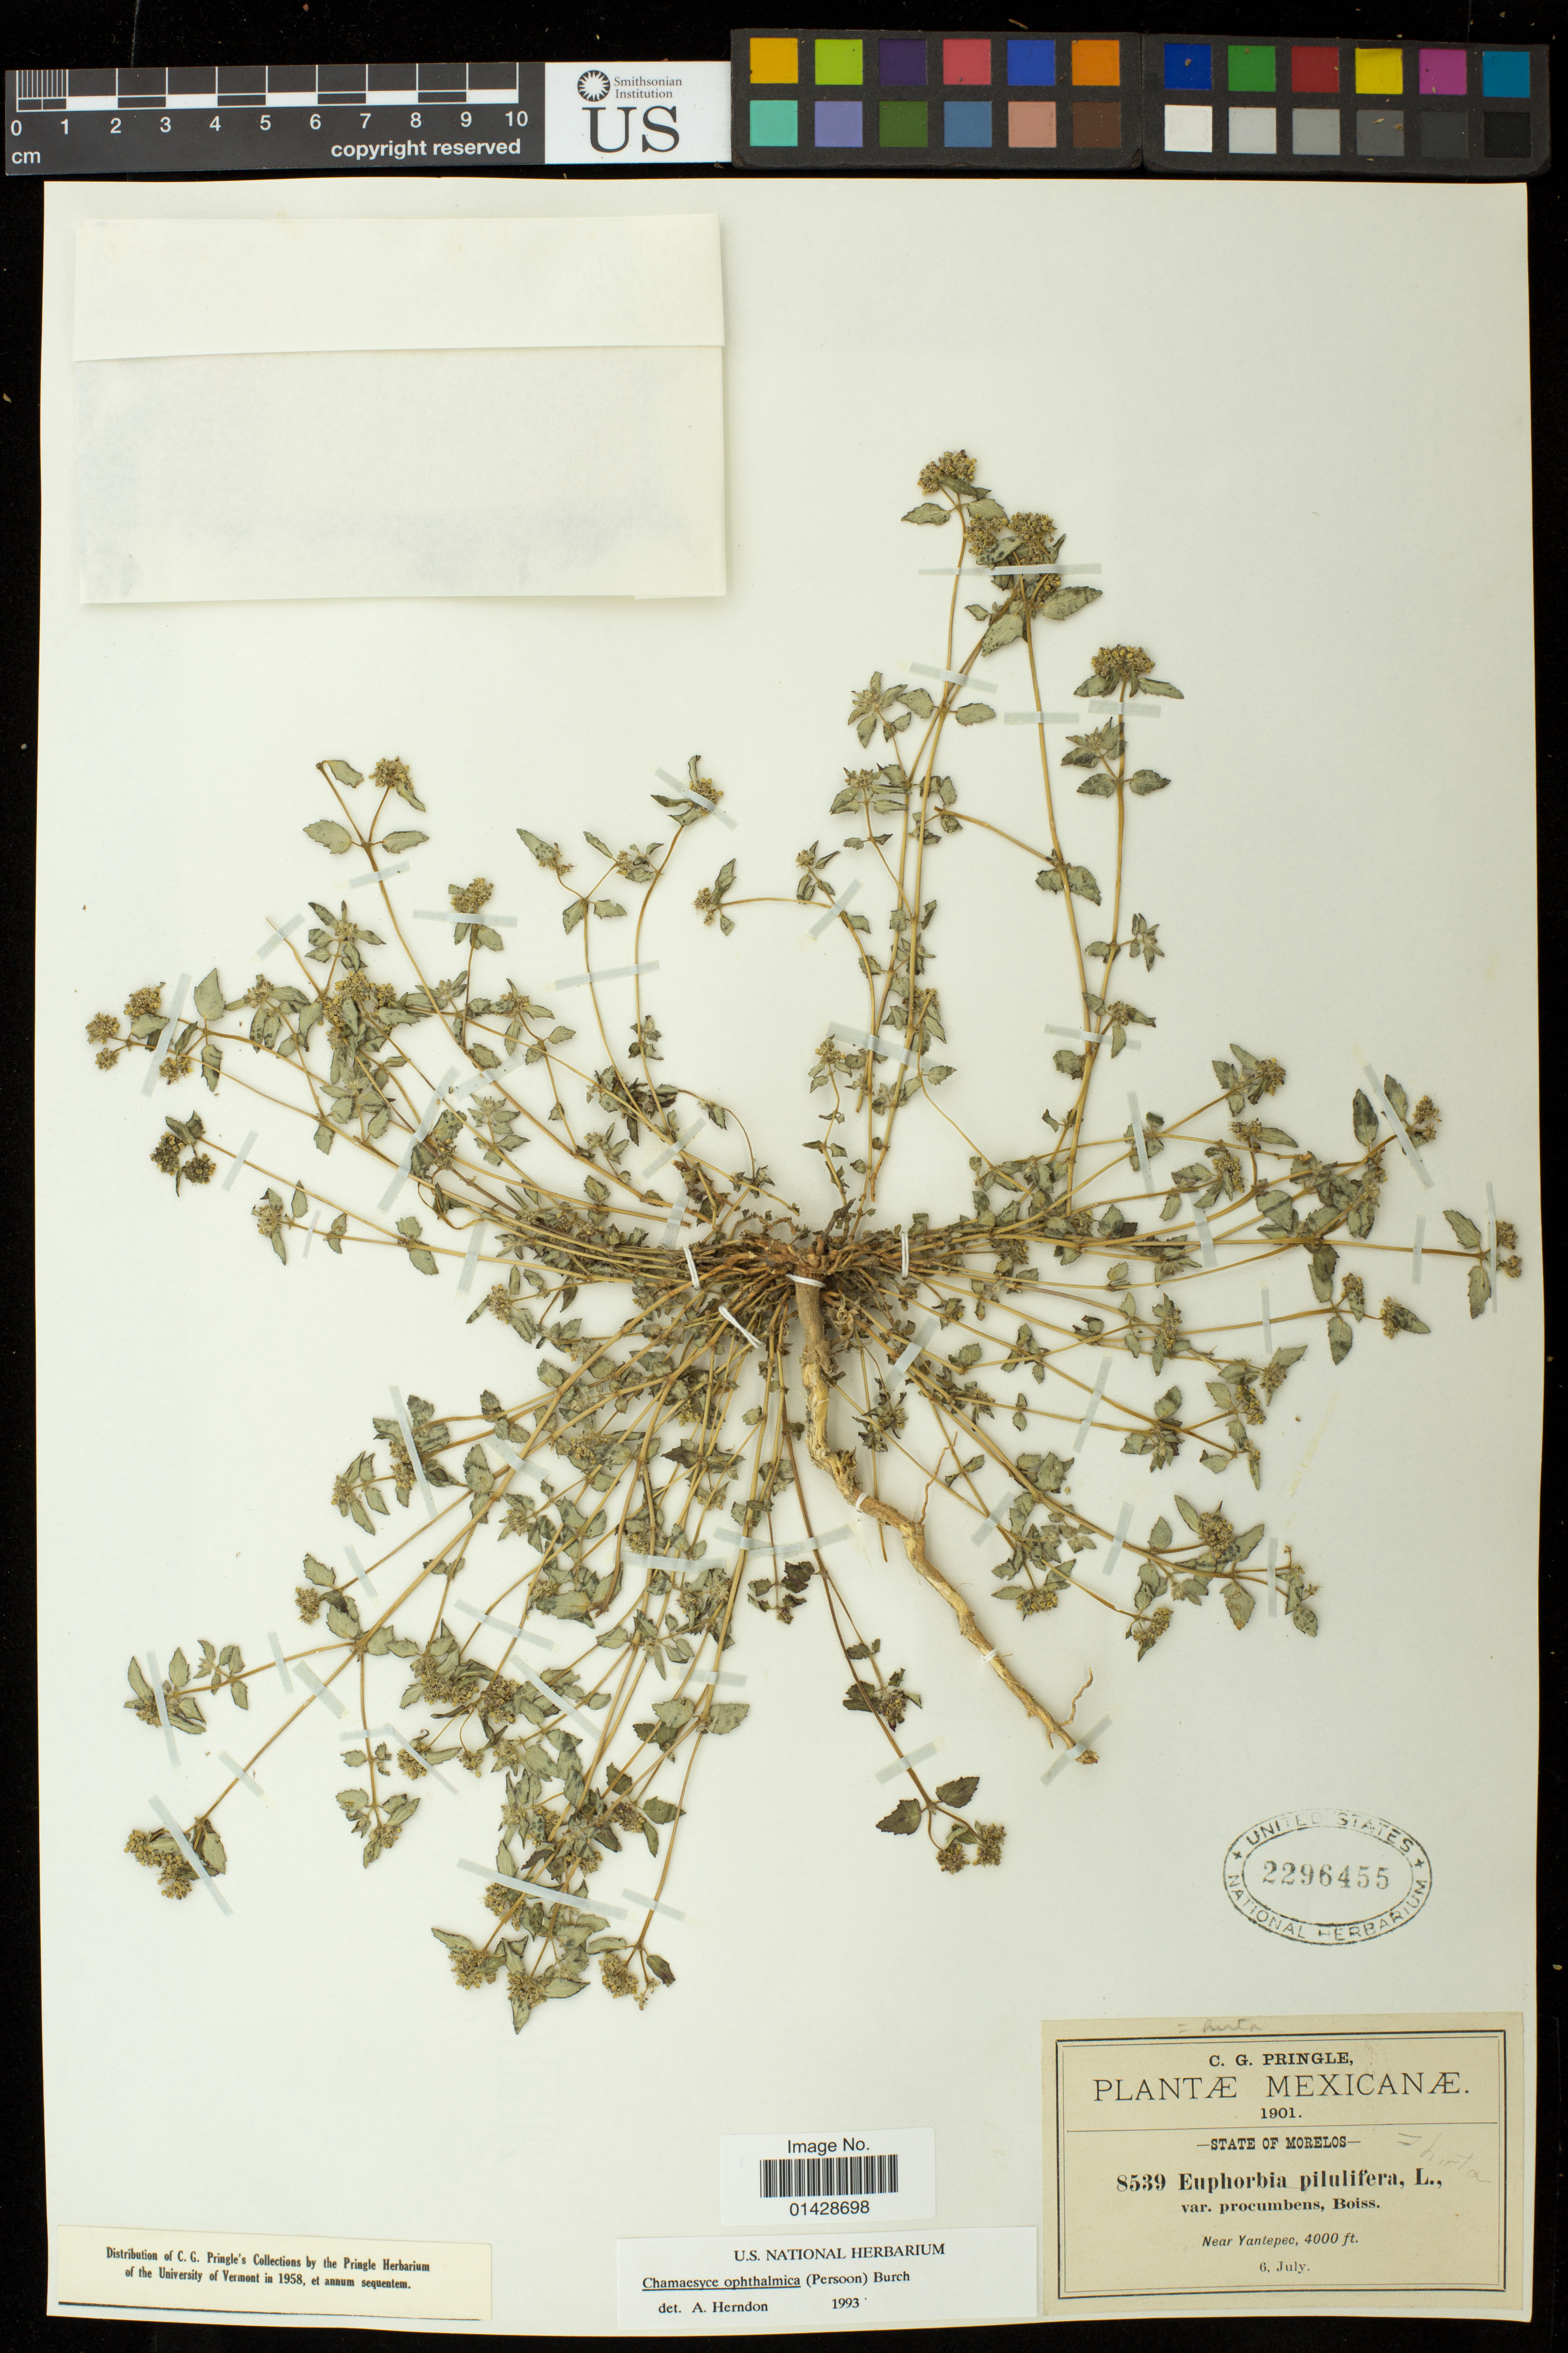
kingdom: Plantae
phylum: Tracheophyta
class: Magnoliopsida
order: Malpighiales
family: Euphorbiaceae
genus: Euphorbia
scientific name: Euphorbia ophthalmica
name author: Pers.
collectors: C. G. Pringle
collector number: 8539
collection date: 1901-07-06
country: Mexico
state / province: Morelos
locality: Near Yantepec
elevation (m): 1219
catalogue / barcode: US 2296455